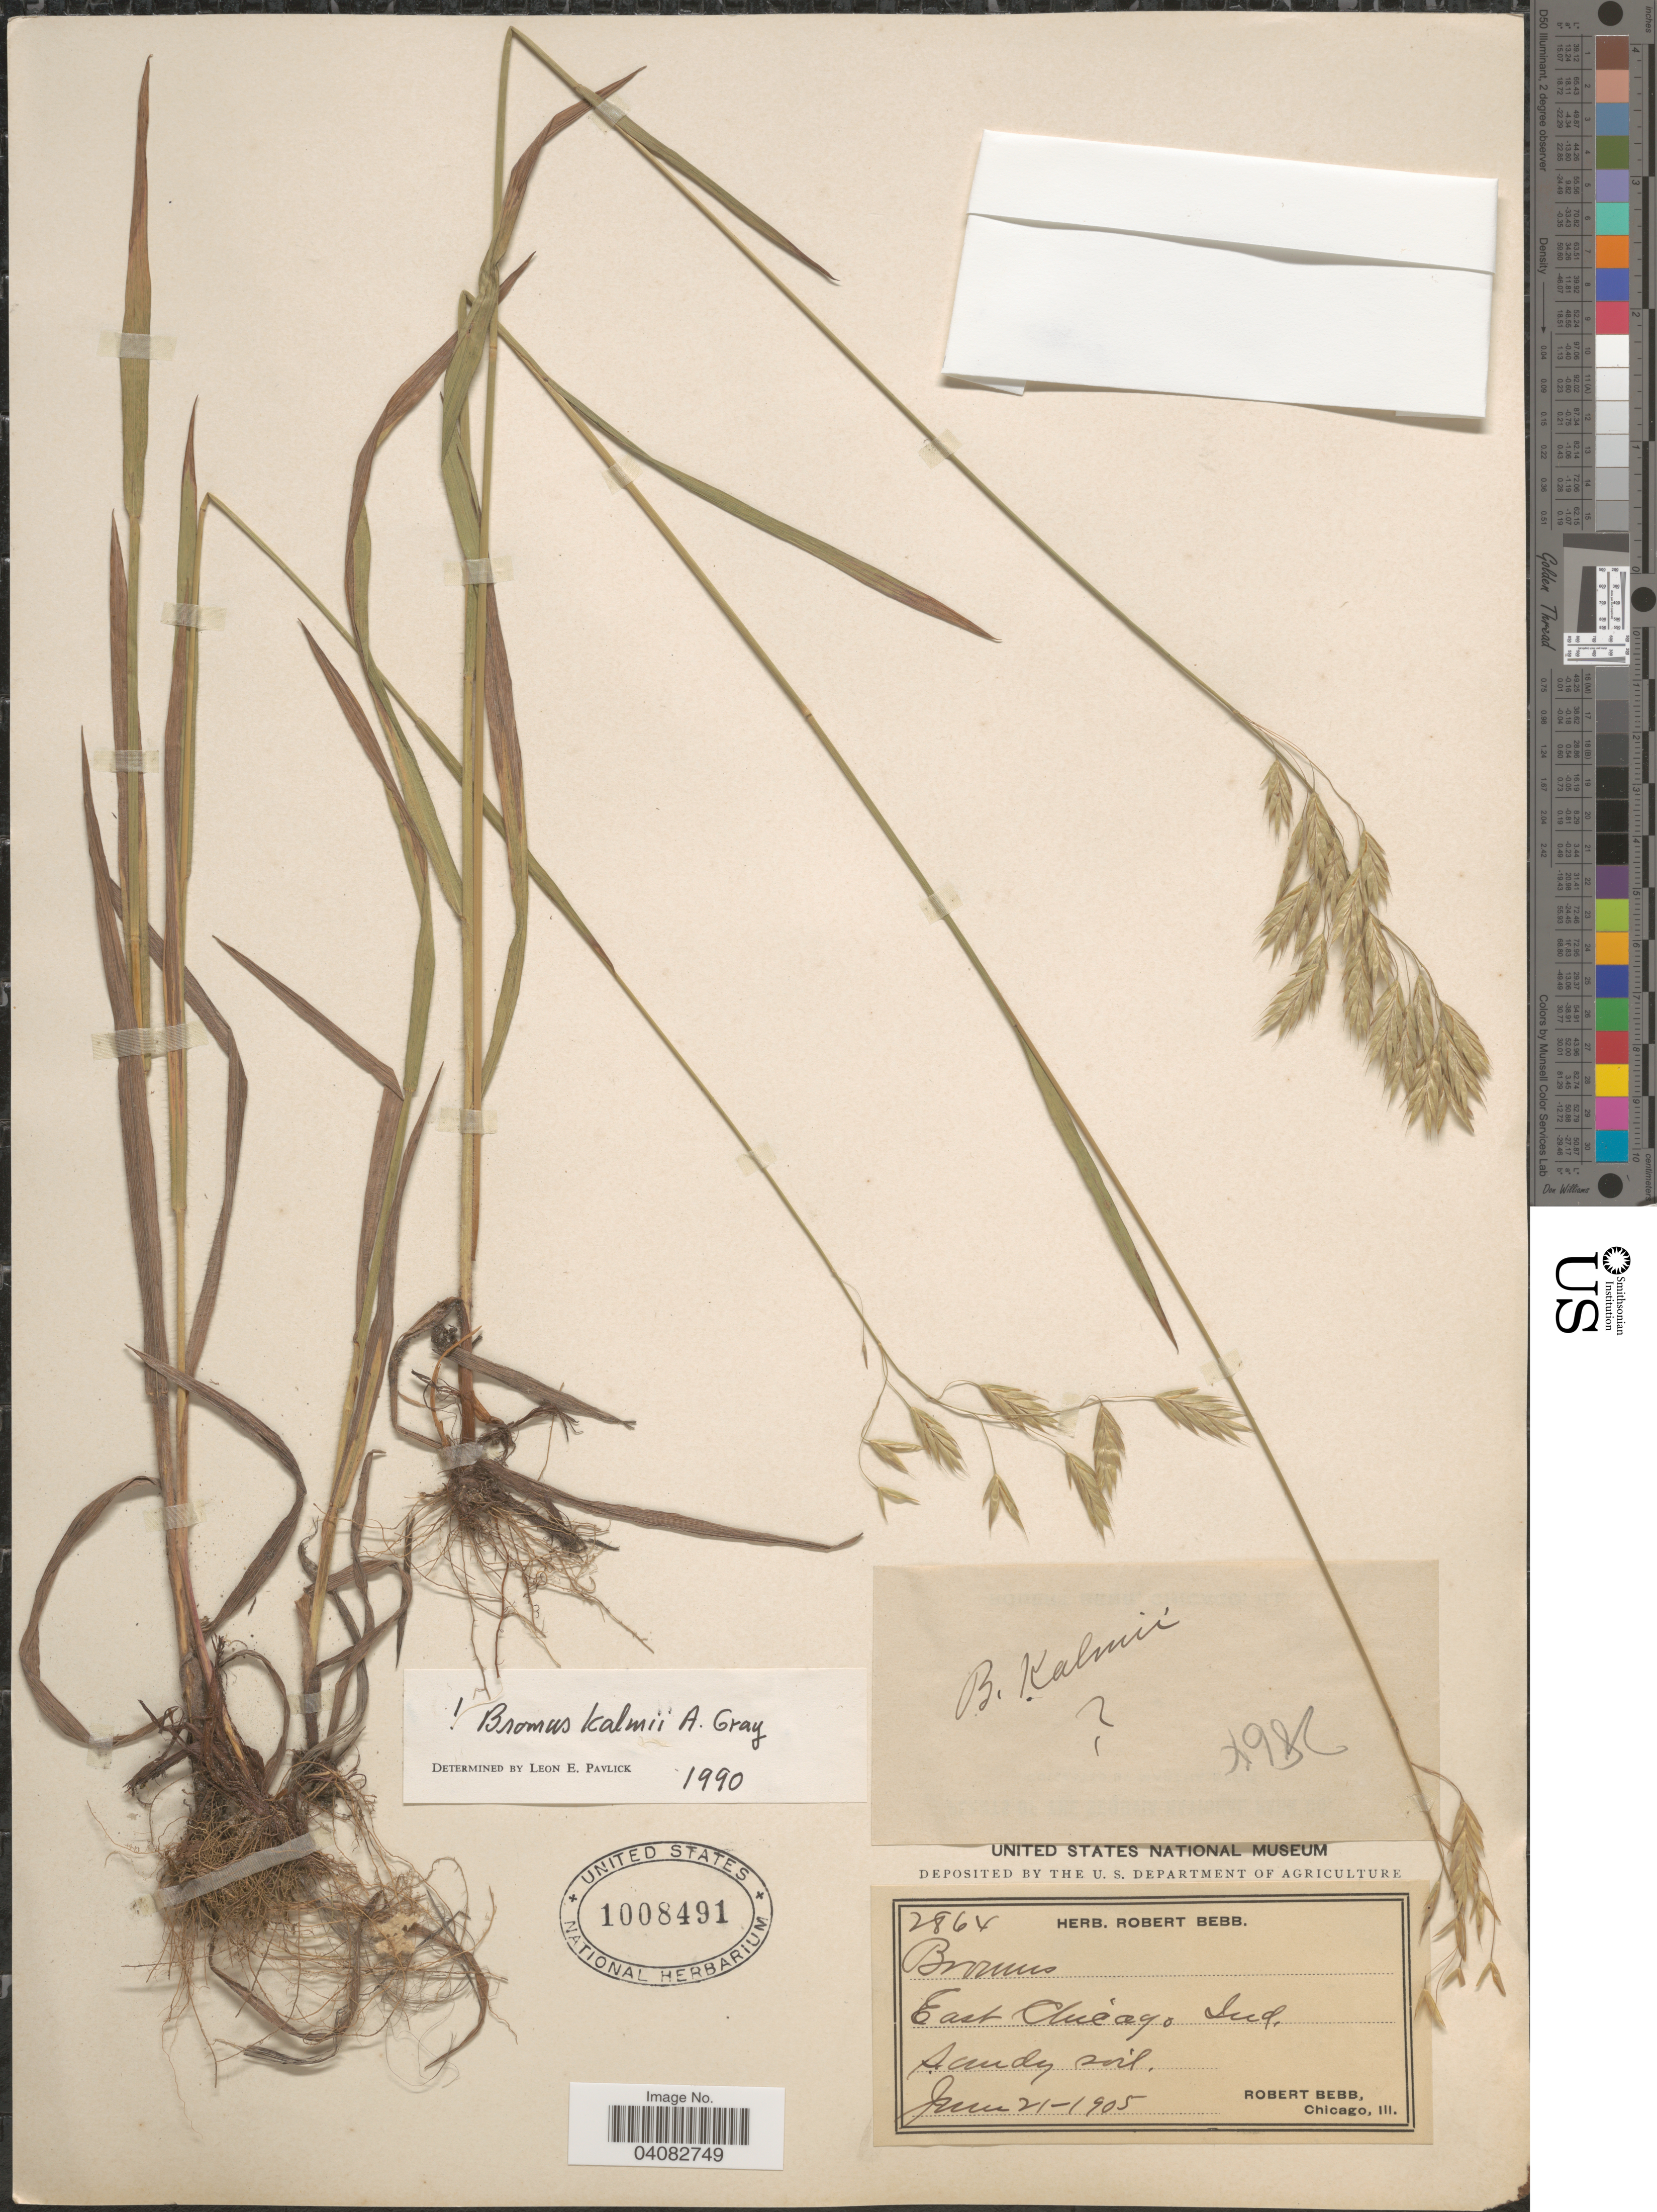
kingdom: Plantae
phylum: Tracheophyta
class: Liliopsida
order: Poales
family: Poaceae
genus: Bromus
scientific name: Bromus kalmii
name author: A. Gray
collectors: R. Bebb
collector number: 2864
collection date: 1905-06-21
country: United States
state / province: Indiana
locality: East Chicago.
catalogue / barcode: US 1008491